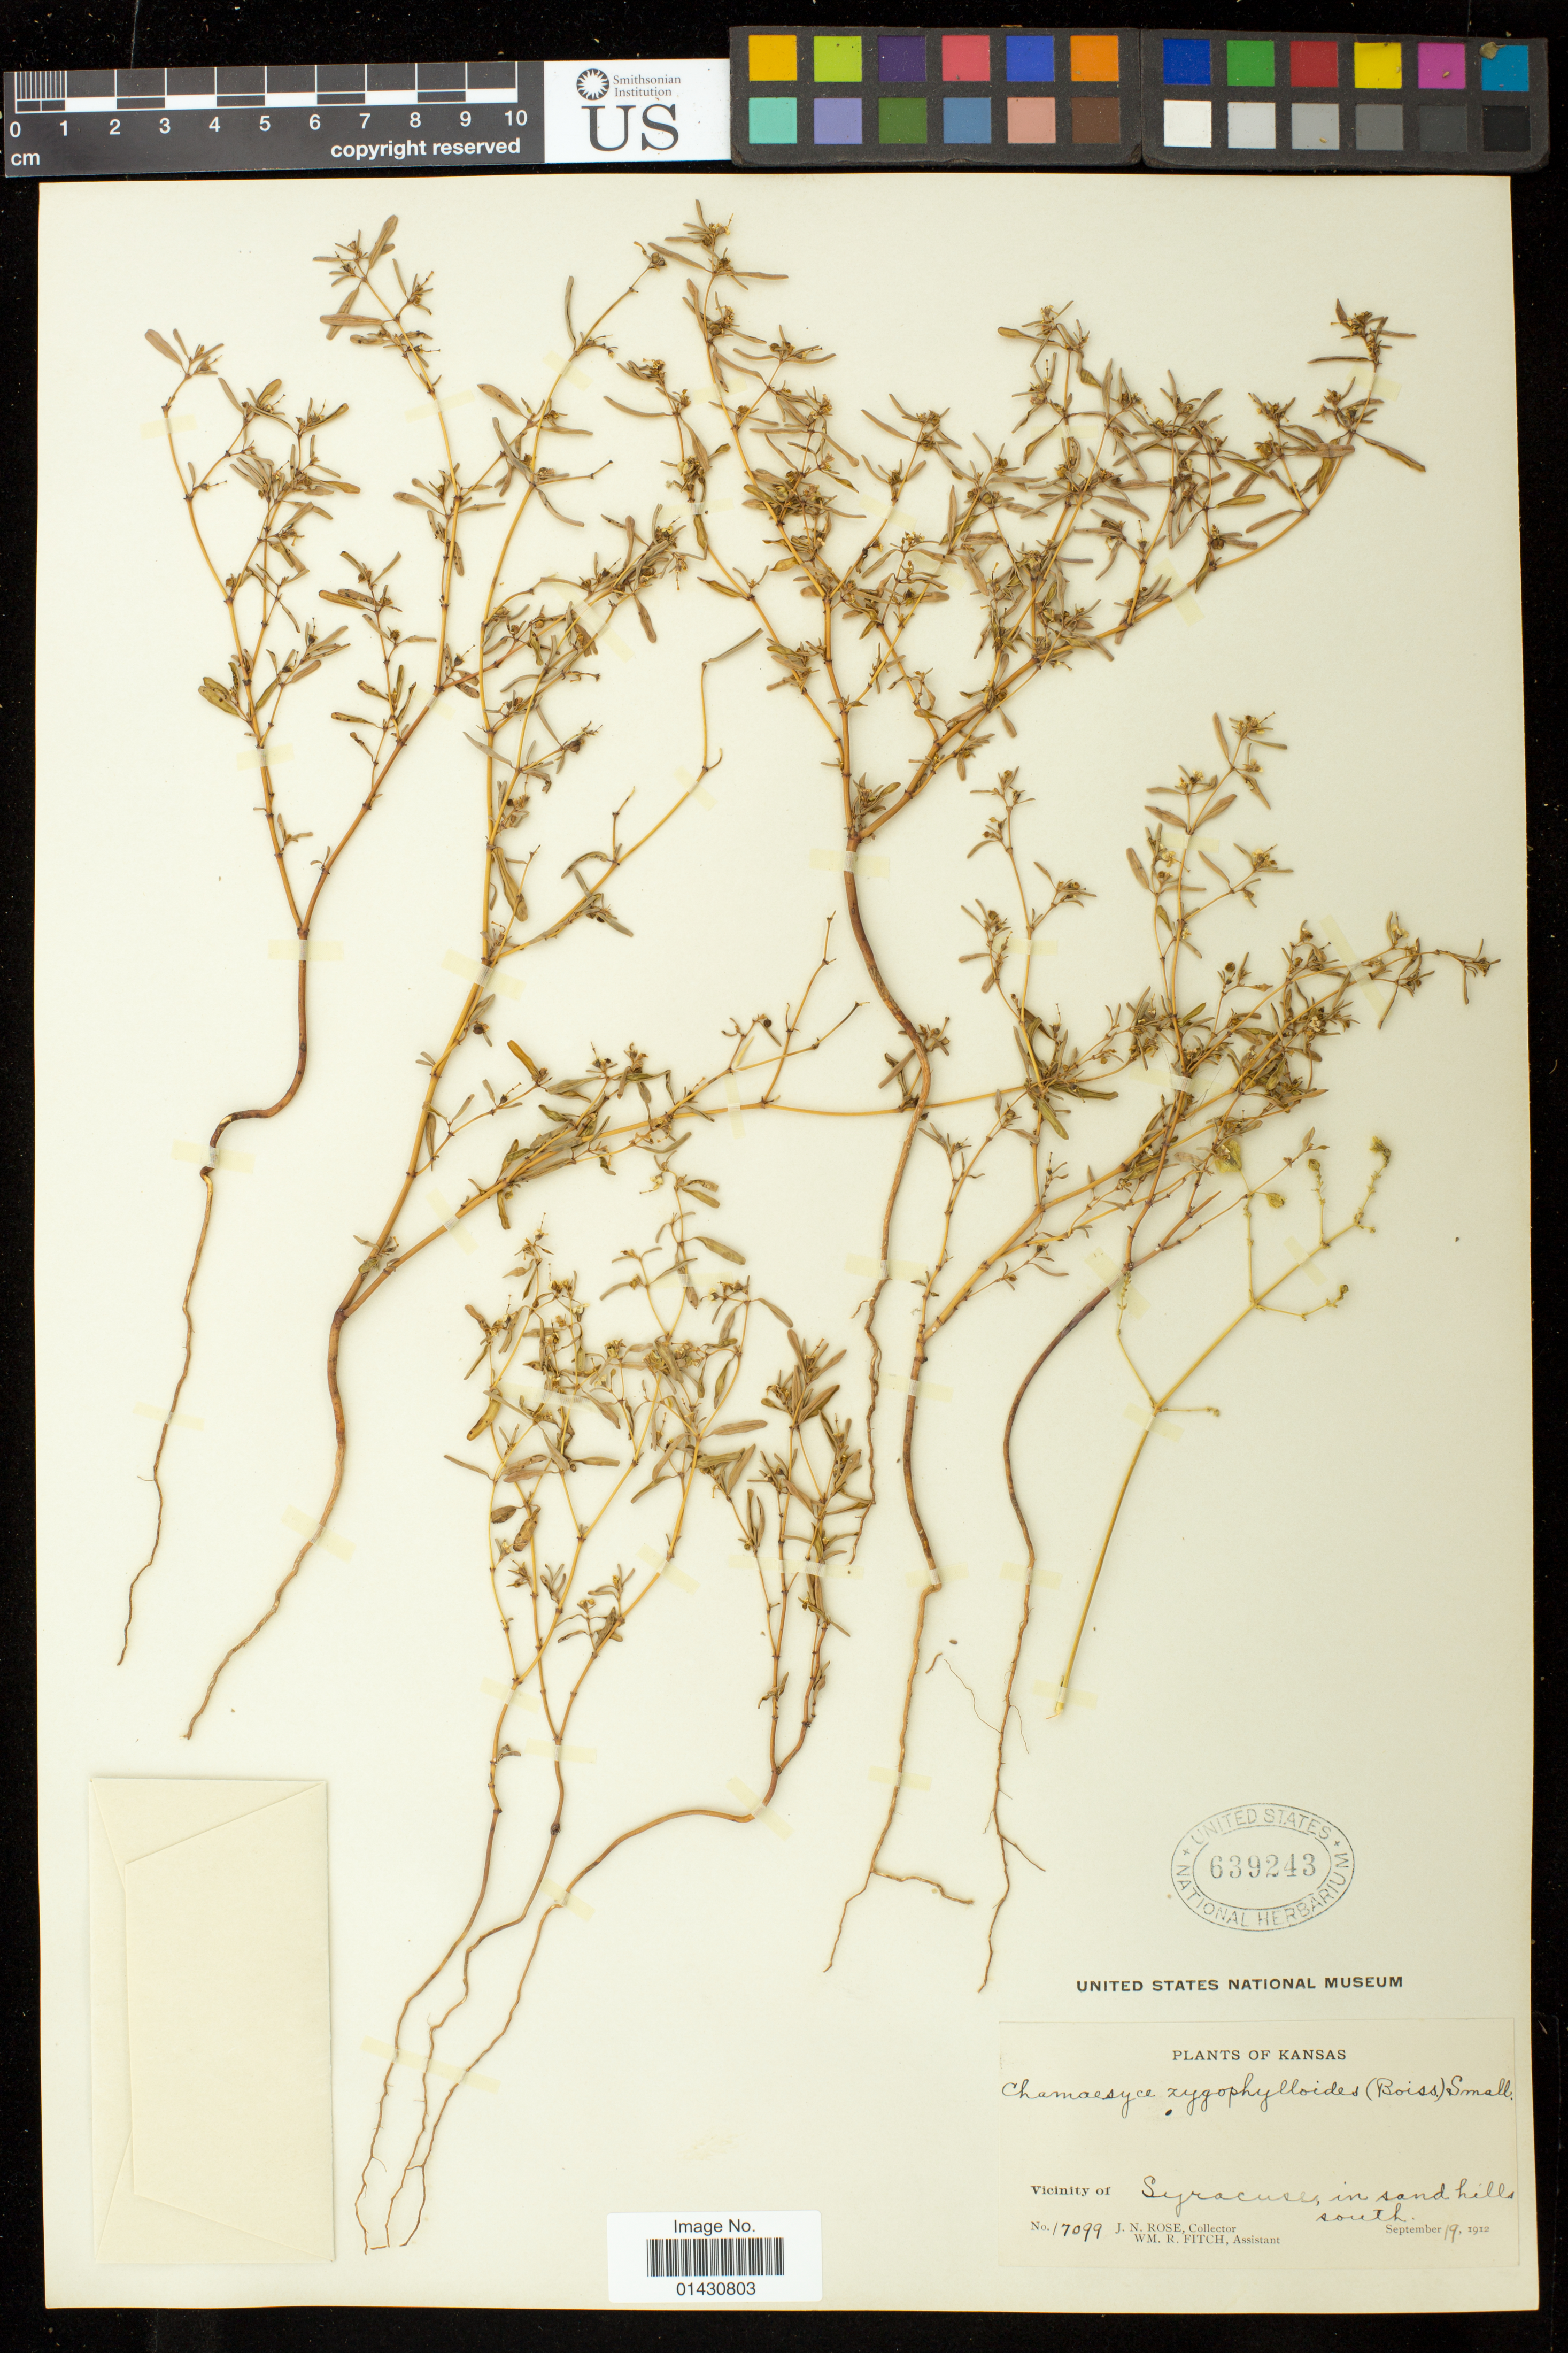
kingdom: Plantae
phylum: Tracheophyta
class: Magnoliopsida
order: Malpighiales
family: Euphorbiaceae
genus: Euphorbia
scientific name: Euphorbia missurica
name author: Raf.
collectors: J. N. Rose & W. R. Fitch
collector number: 17099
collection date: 1912-09-19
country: United States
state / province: Kansas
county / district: Hamilton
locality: Vicinity of Syracuse, in sand hills South.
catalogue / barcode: US 639243